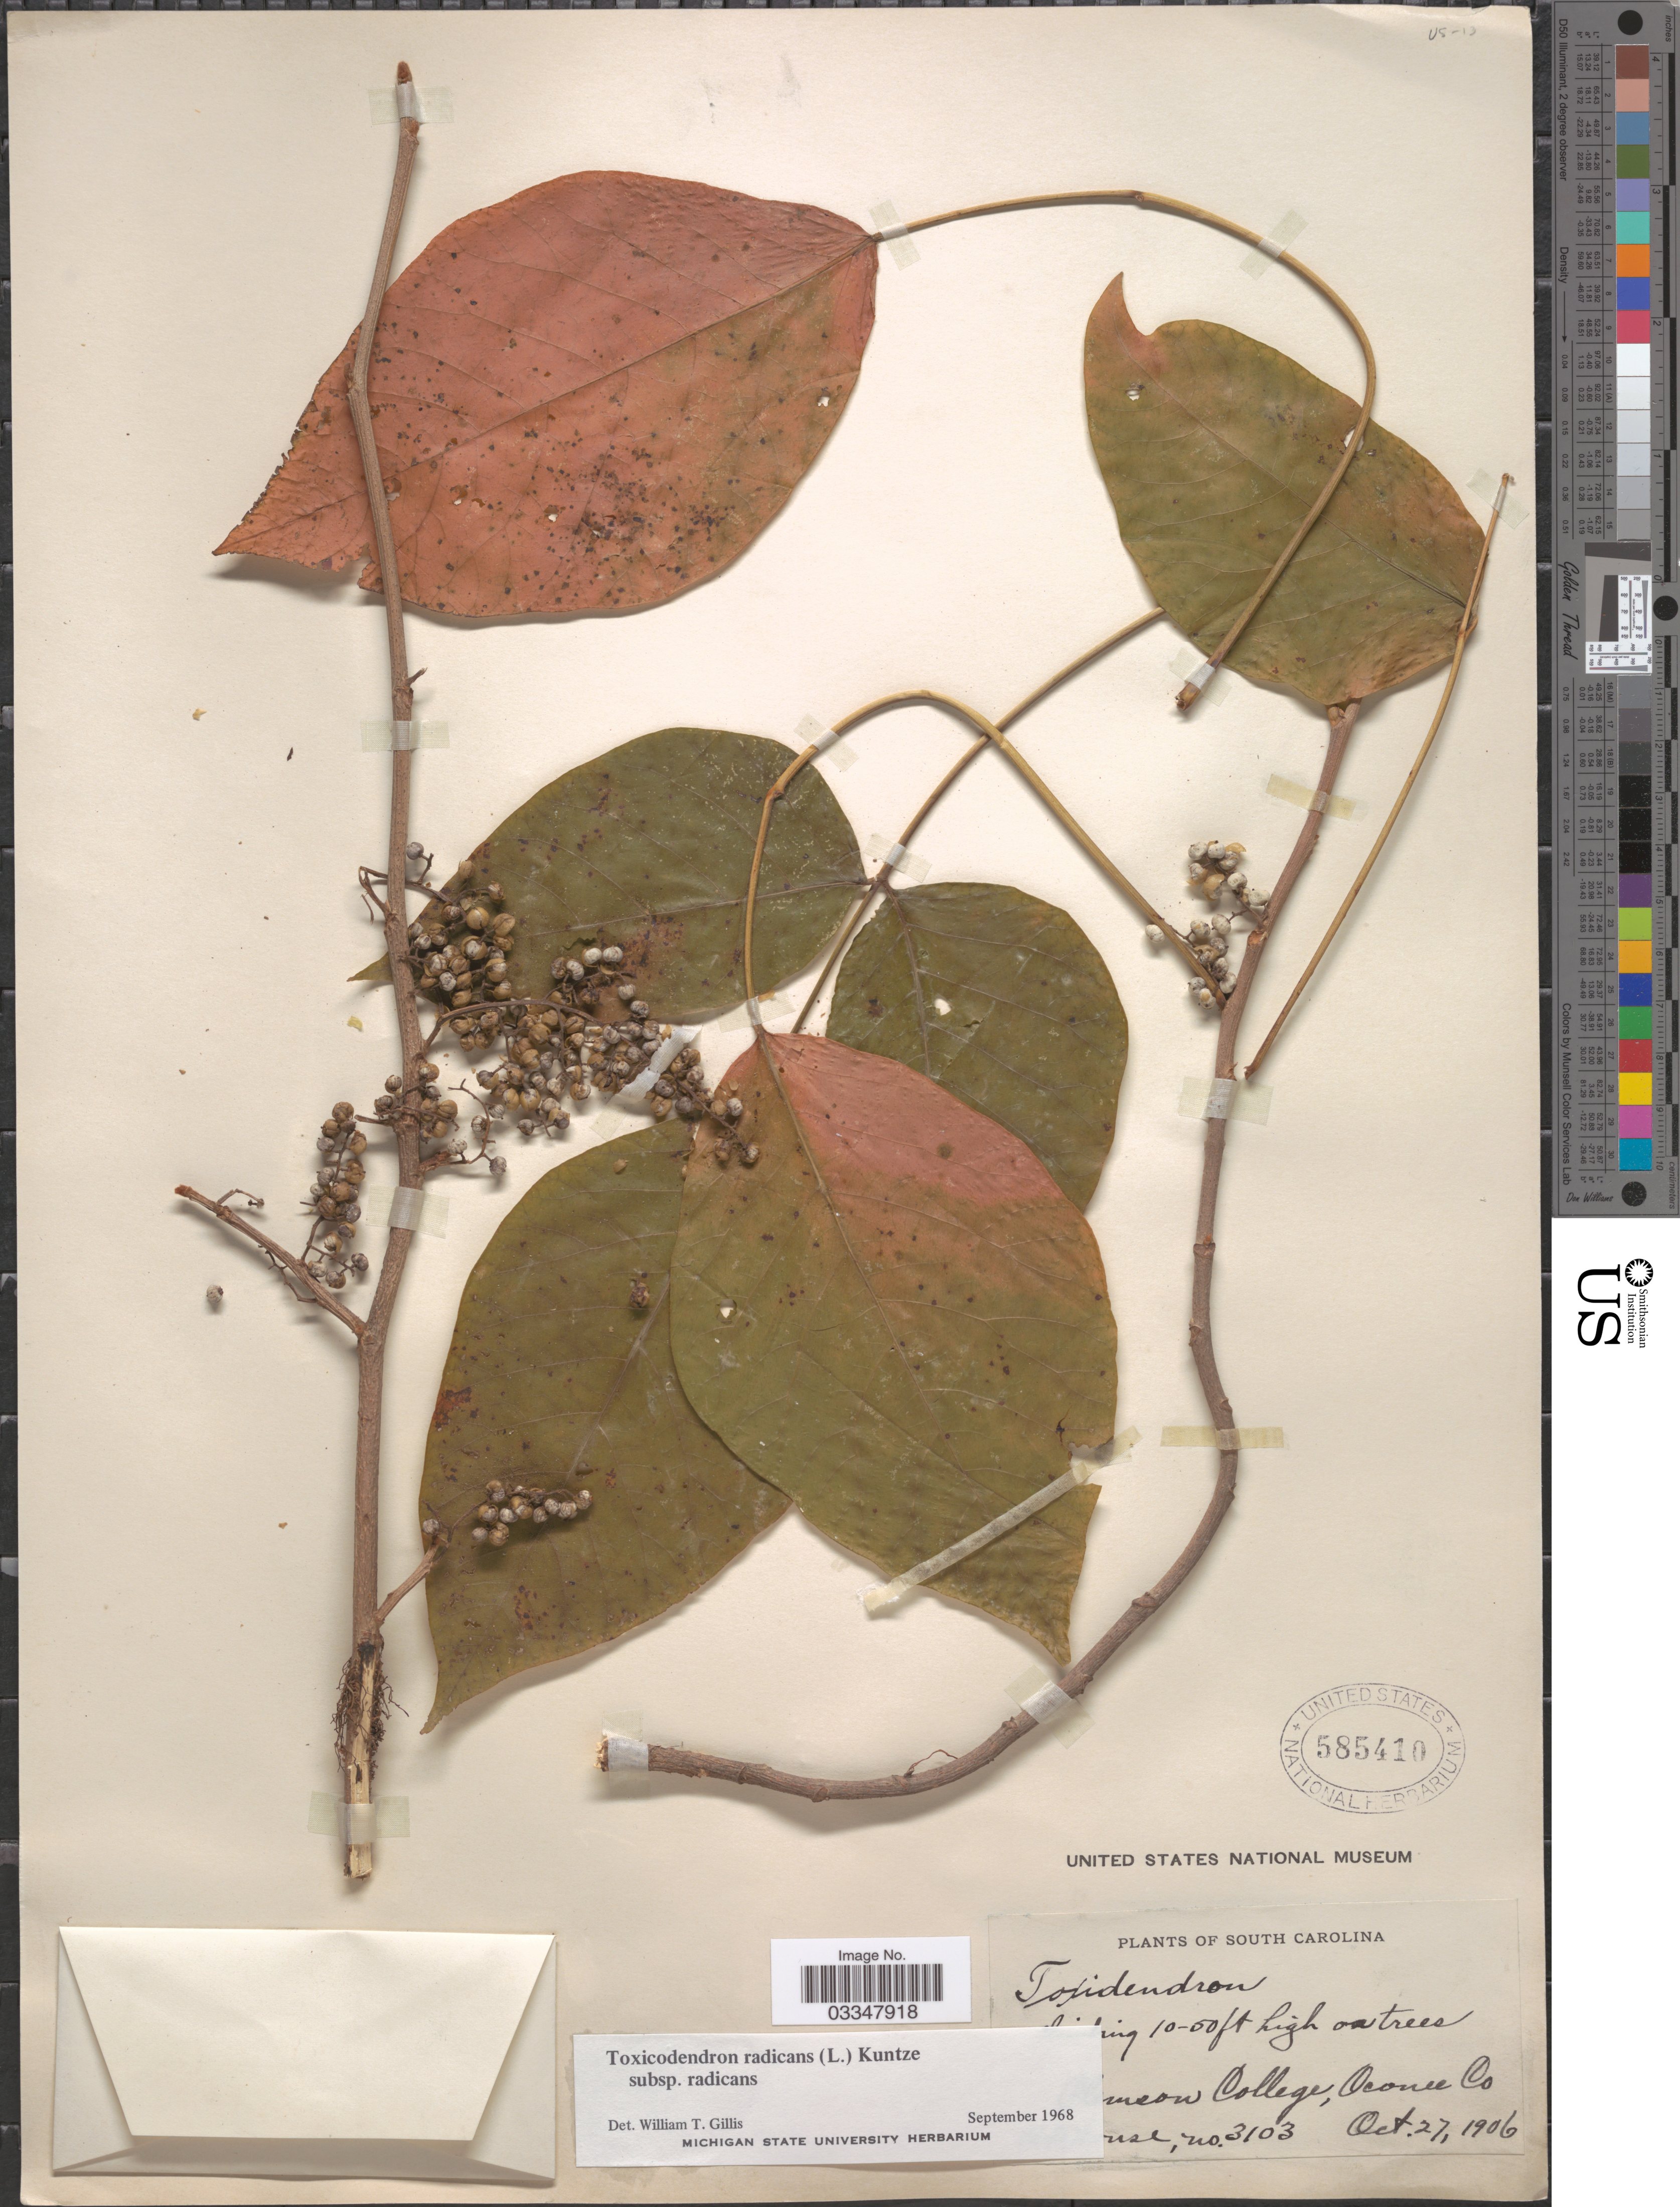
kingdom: Plantae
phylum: Tracheophyta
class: Magnoliopsida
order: Sapindales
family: Anacardiaceae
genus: Toxicodendron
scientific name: Toxicodendron radicans subsp. radicans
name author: (L.) Kuntze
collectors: H. D. House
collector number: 3103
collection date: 1906-10-27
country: United States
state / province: South Carolina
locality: Clemson College, Oconee Co.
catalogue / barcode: US 585410